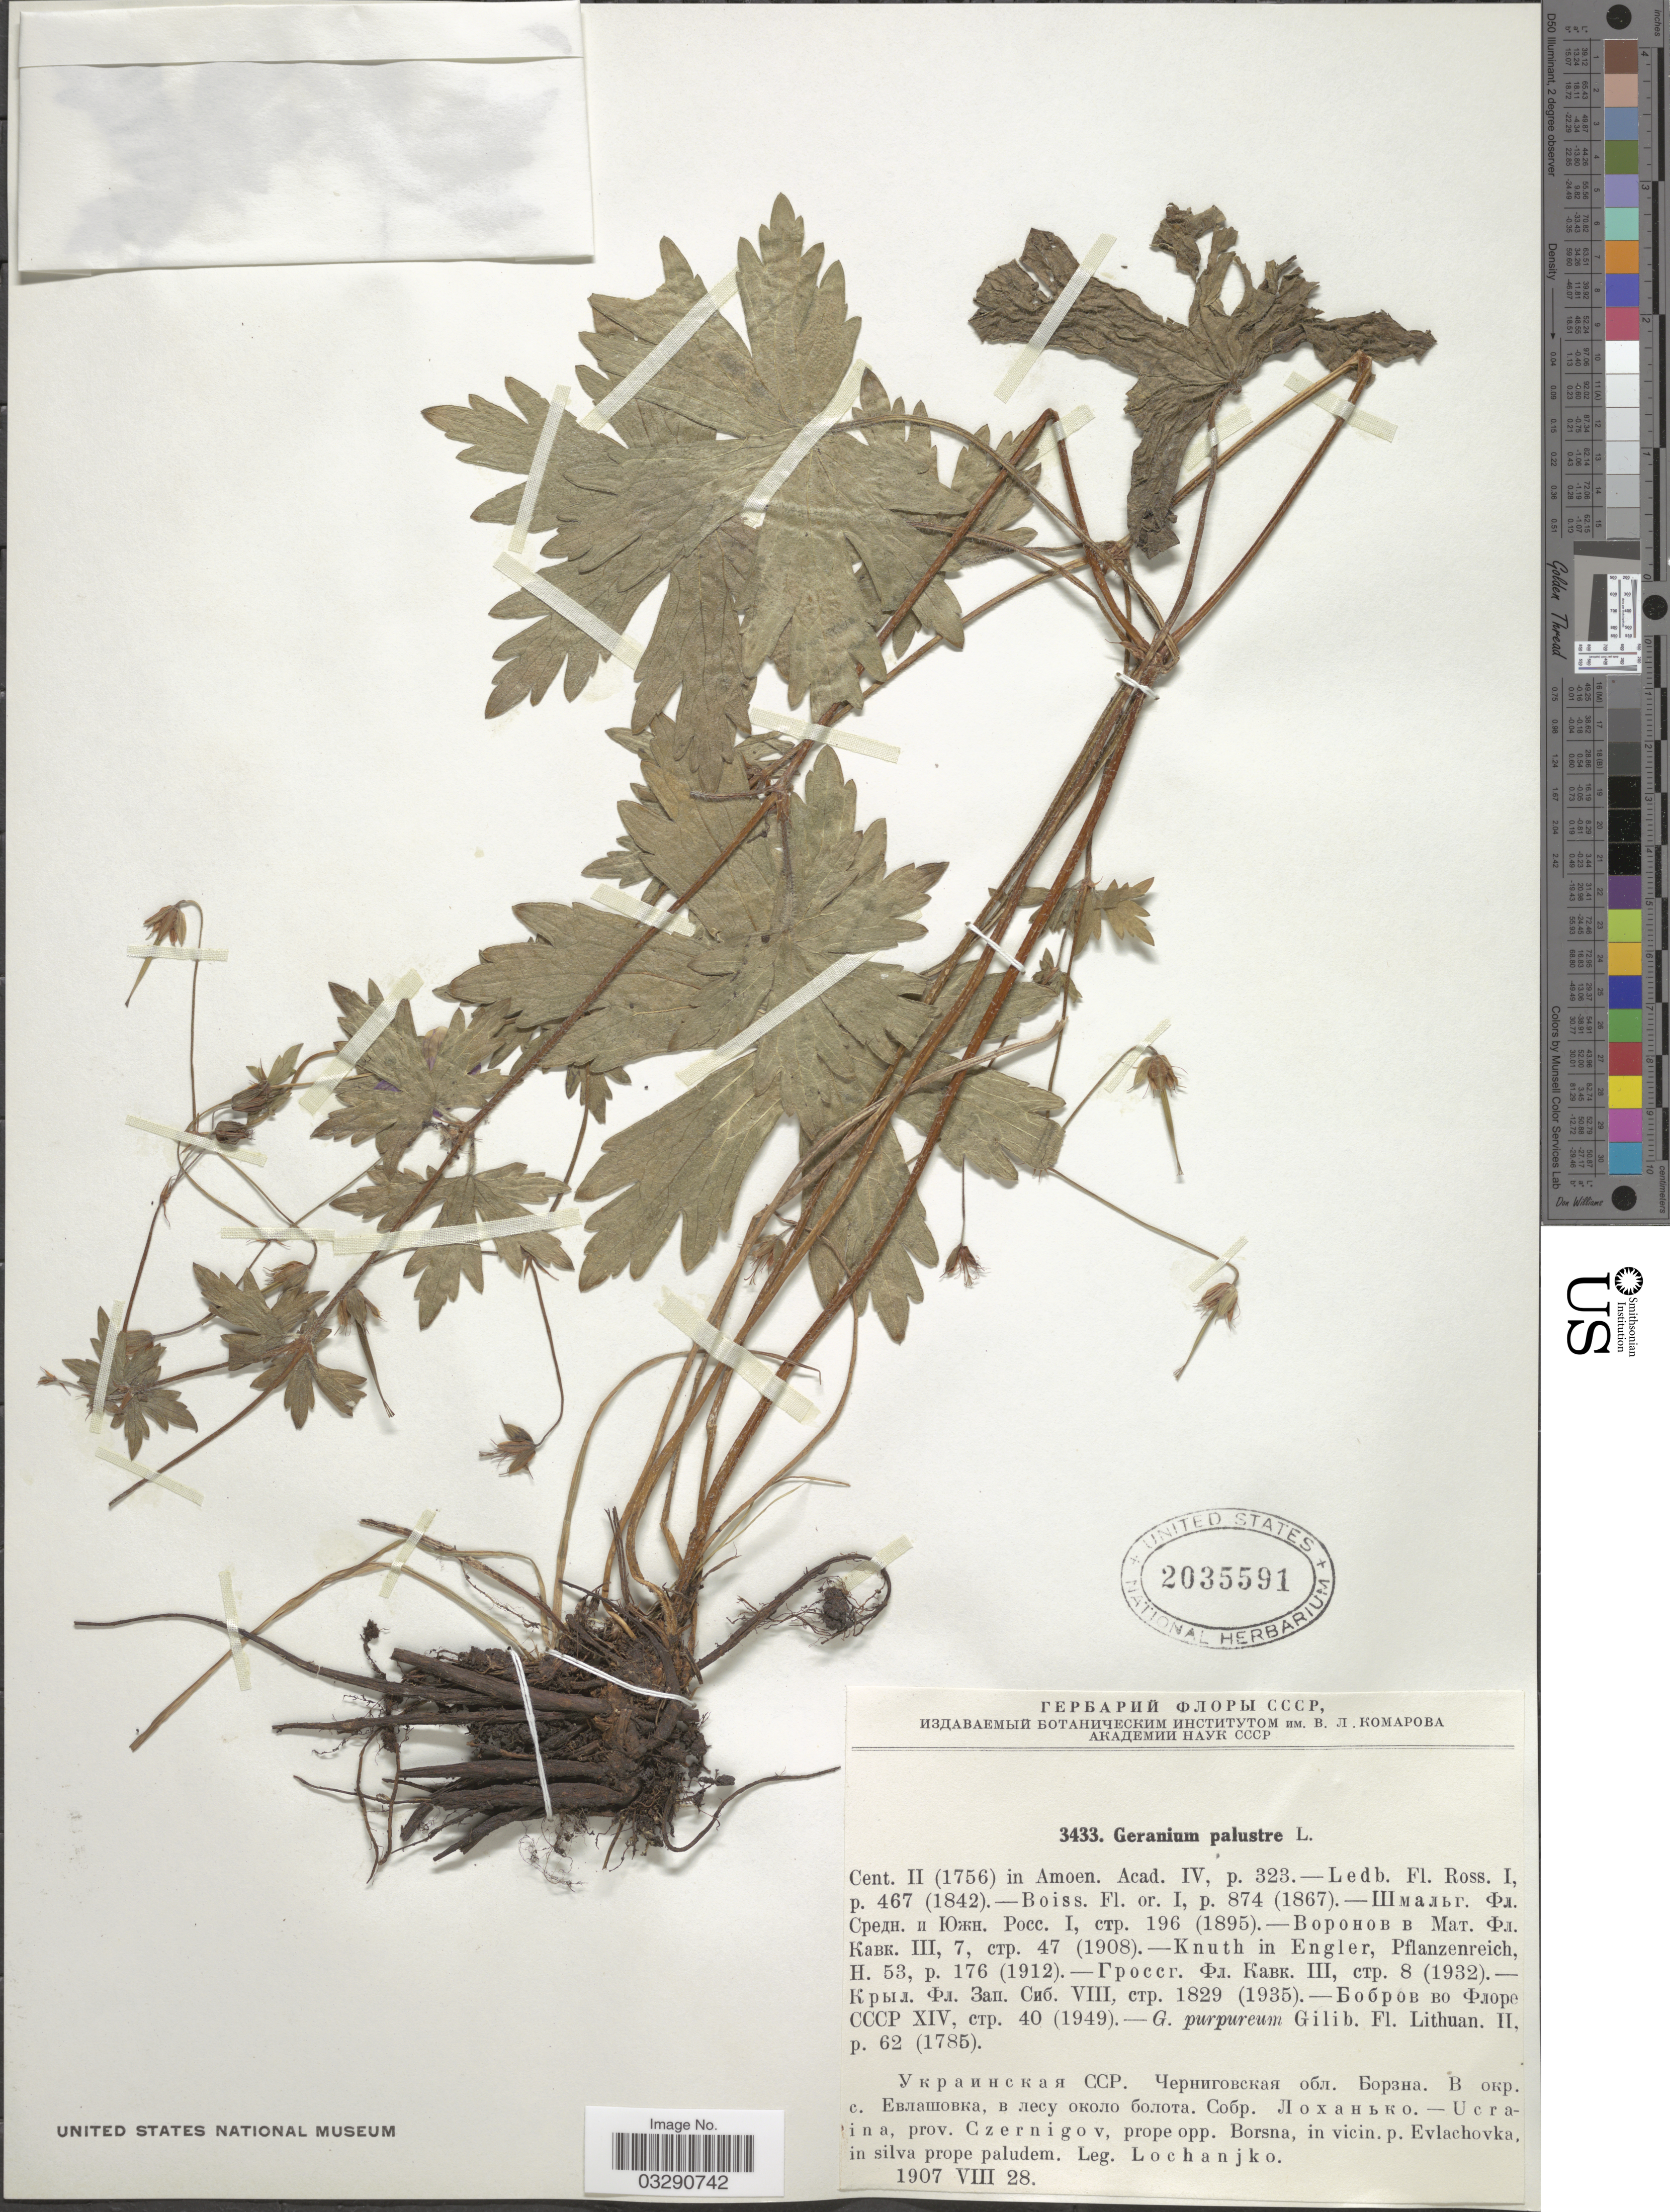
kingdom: Plantae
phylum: Tracheophyta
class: Magnoliopsida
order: Geraniales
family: Geraniaceae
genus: Geranium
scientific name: Geranium palustre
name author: L.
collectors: Lochanjko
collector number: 3433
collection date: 1907-08-28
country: Ukraine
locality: Ucraina, prov. Czernigov, prope opp. Borsna, in vicin. p. Evlachovka, in silva prope paludem.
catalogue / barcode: US 2035591